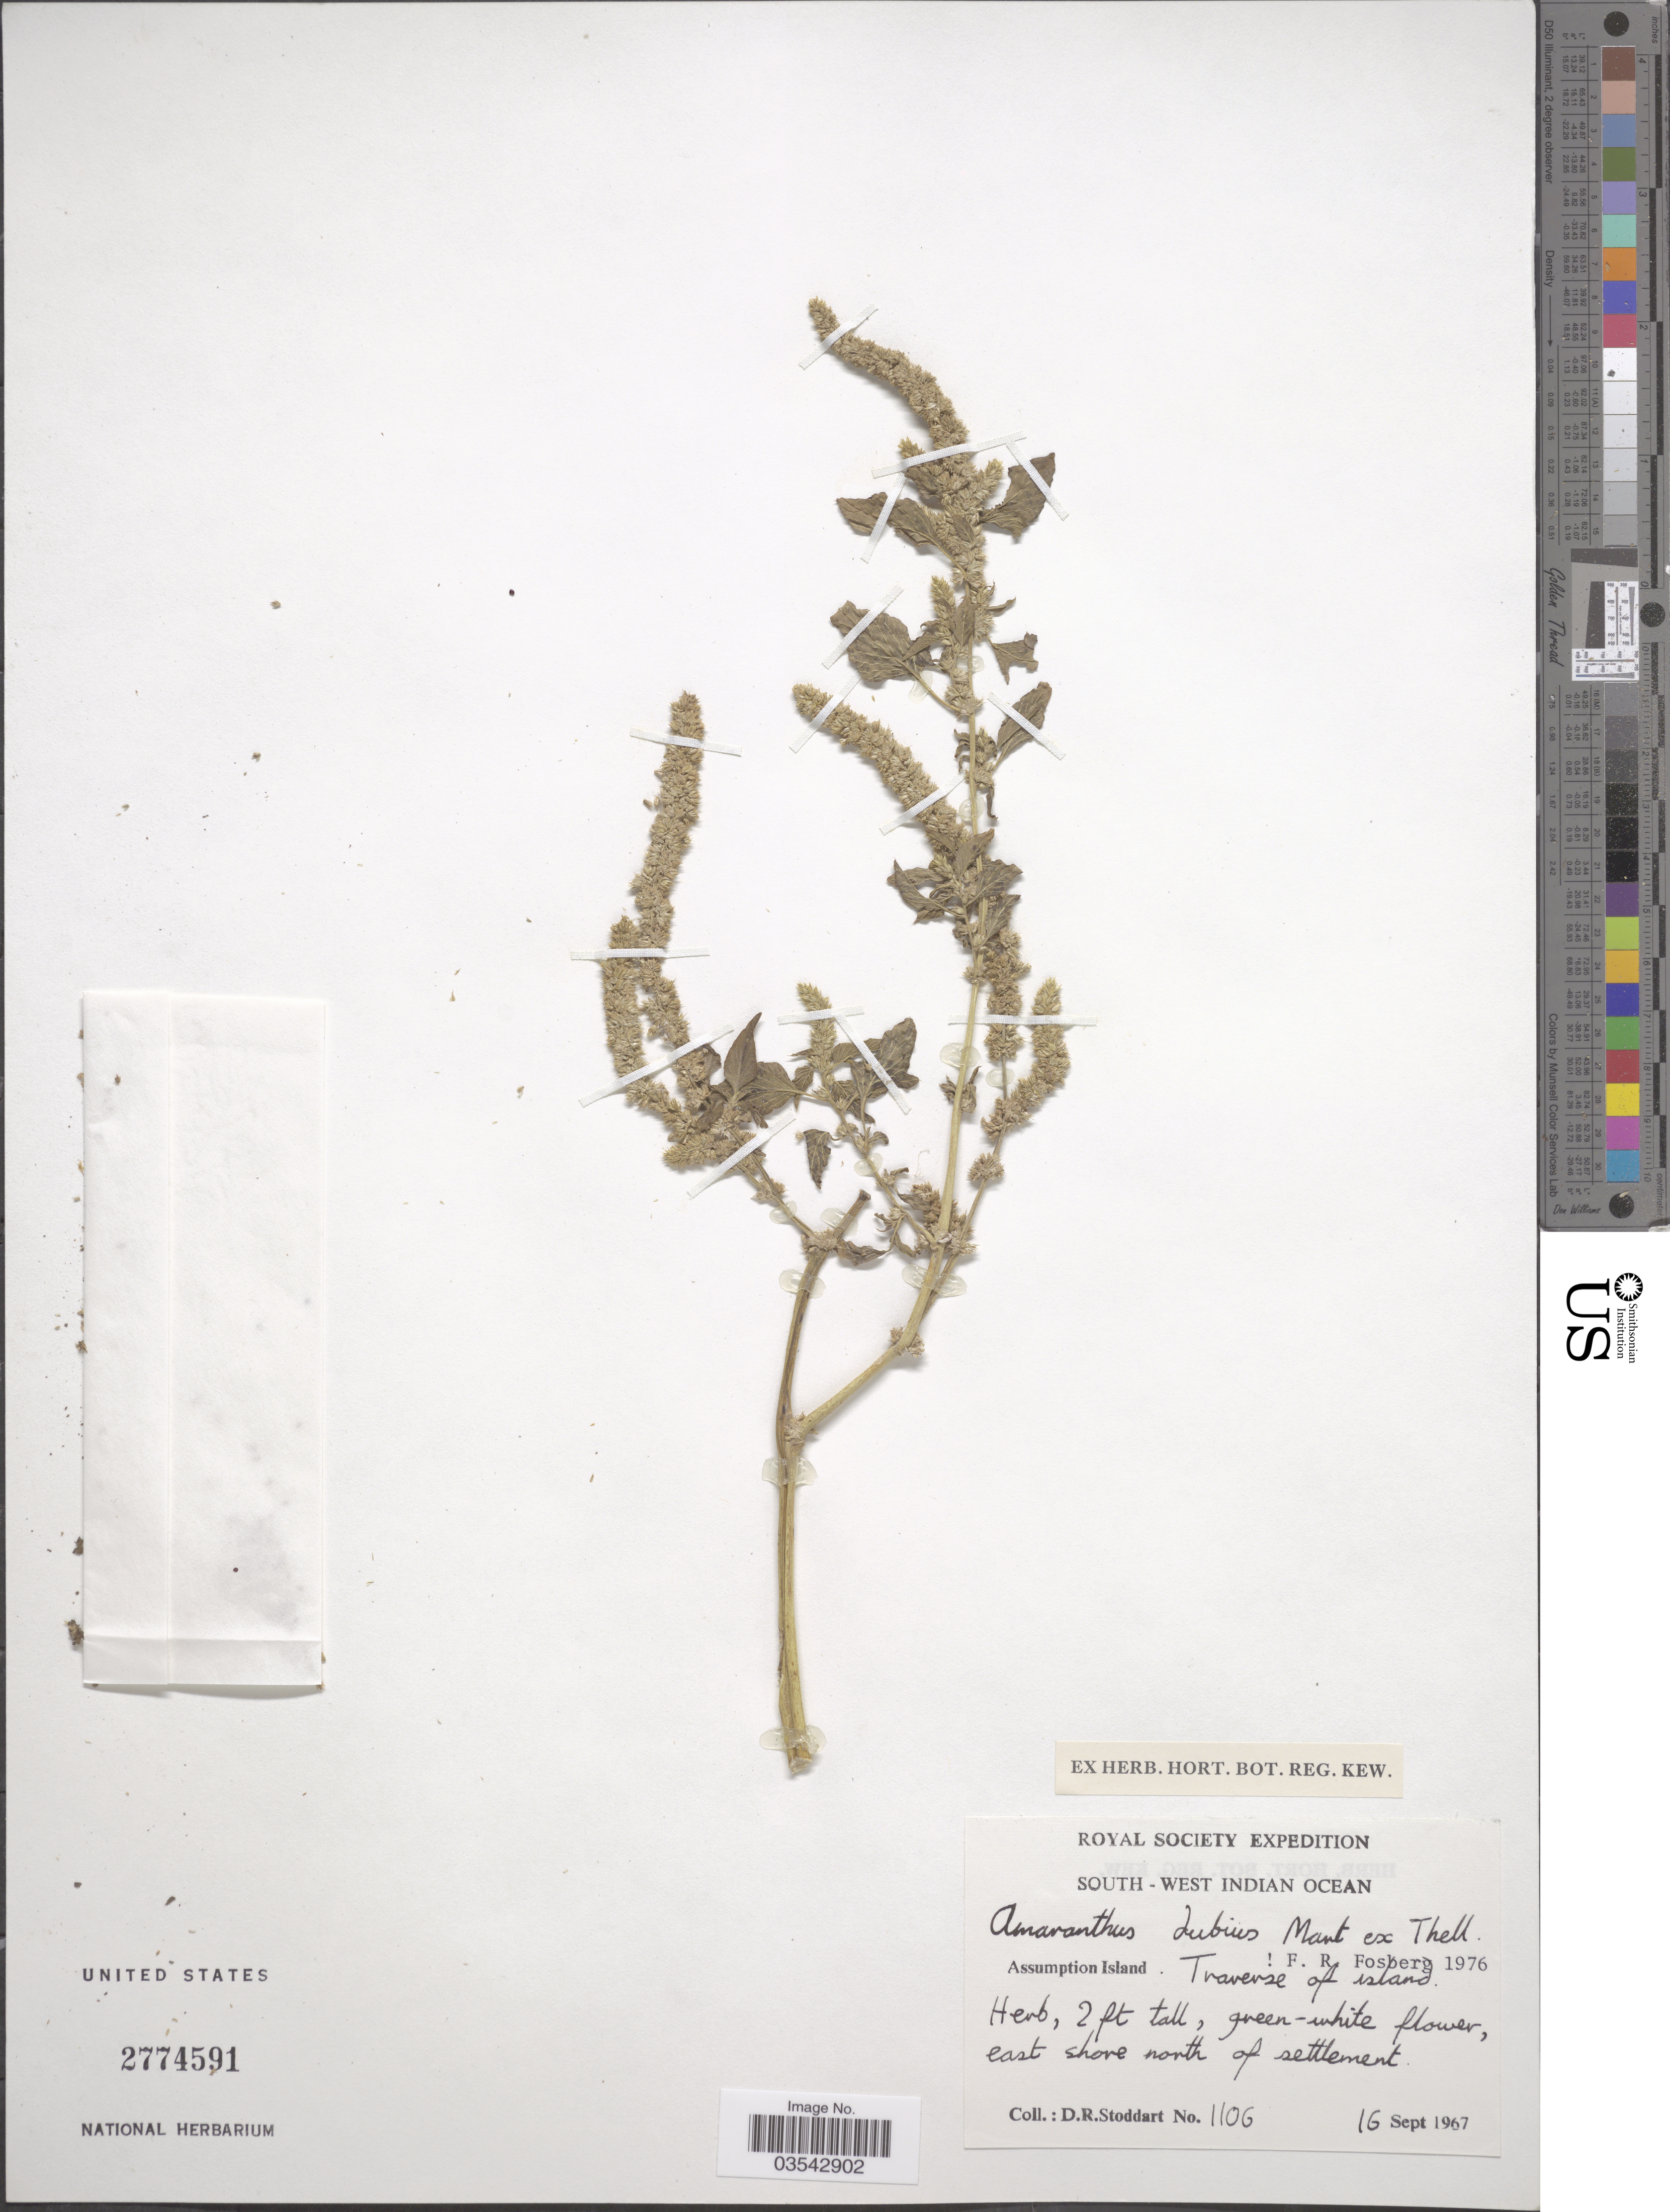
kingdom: Plantae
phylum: Tracheophyta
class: Magnoliopsida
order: Caryophyllales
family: Amaranthaceae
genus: Amaranthus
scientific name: Amaranthus dubius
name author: Mart. ex Thell.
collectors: D. R. Stoddart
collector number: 1106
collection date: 1967-09-16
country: Seychelles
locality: South-West Indian Ocean. Assumption Island. Traverse of island. East shore north of settlement.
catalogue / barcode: US 2774591